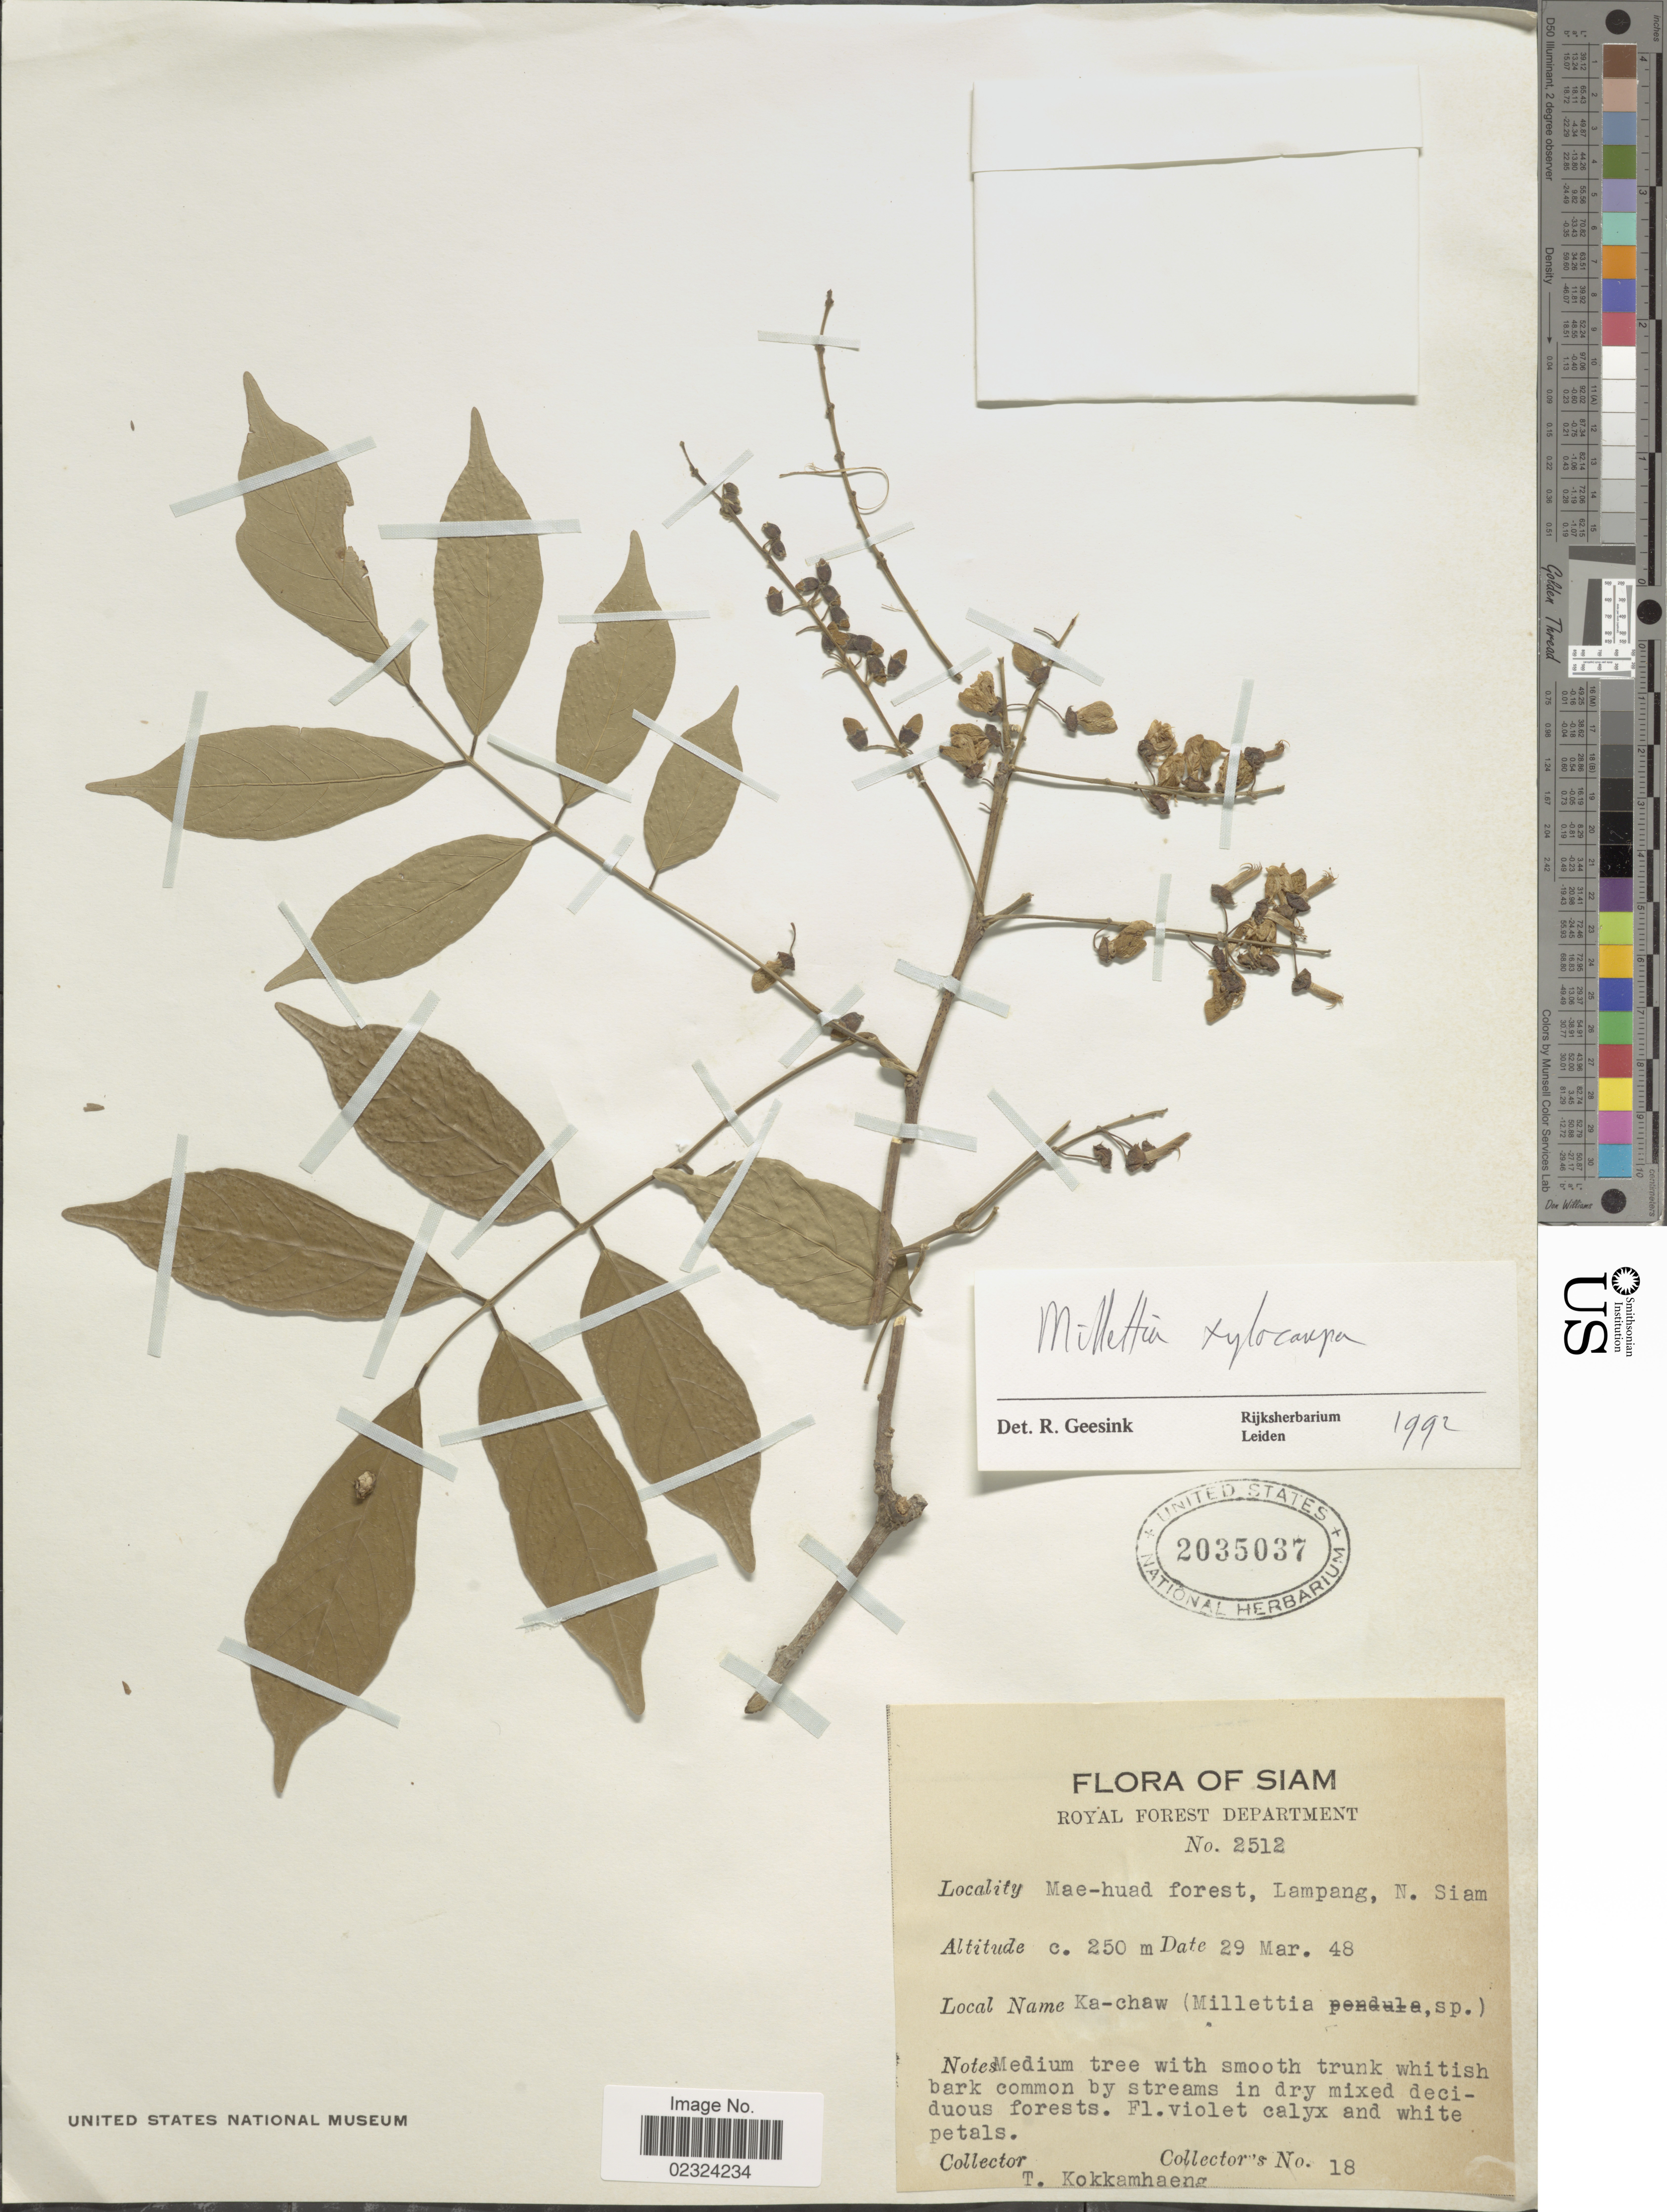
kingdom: Plantae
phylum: Tracheophyta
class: Magnoliopsida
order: Fabales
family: Fabaceae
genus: Millettia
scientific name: Millettia xylocarpa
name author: Miq.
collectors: T. Kokkamhaeng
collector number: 18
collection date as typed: Transcribed d/m/y: 29/3/48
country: Thailand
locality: Siam, Mae-huad forest, Lampang, N. Siam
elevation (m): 250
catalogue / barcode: US 2035037